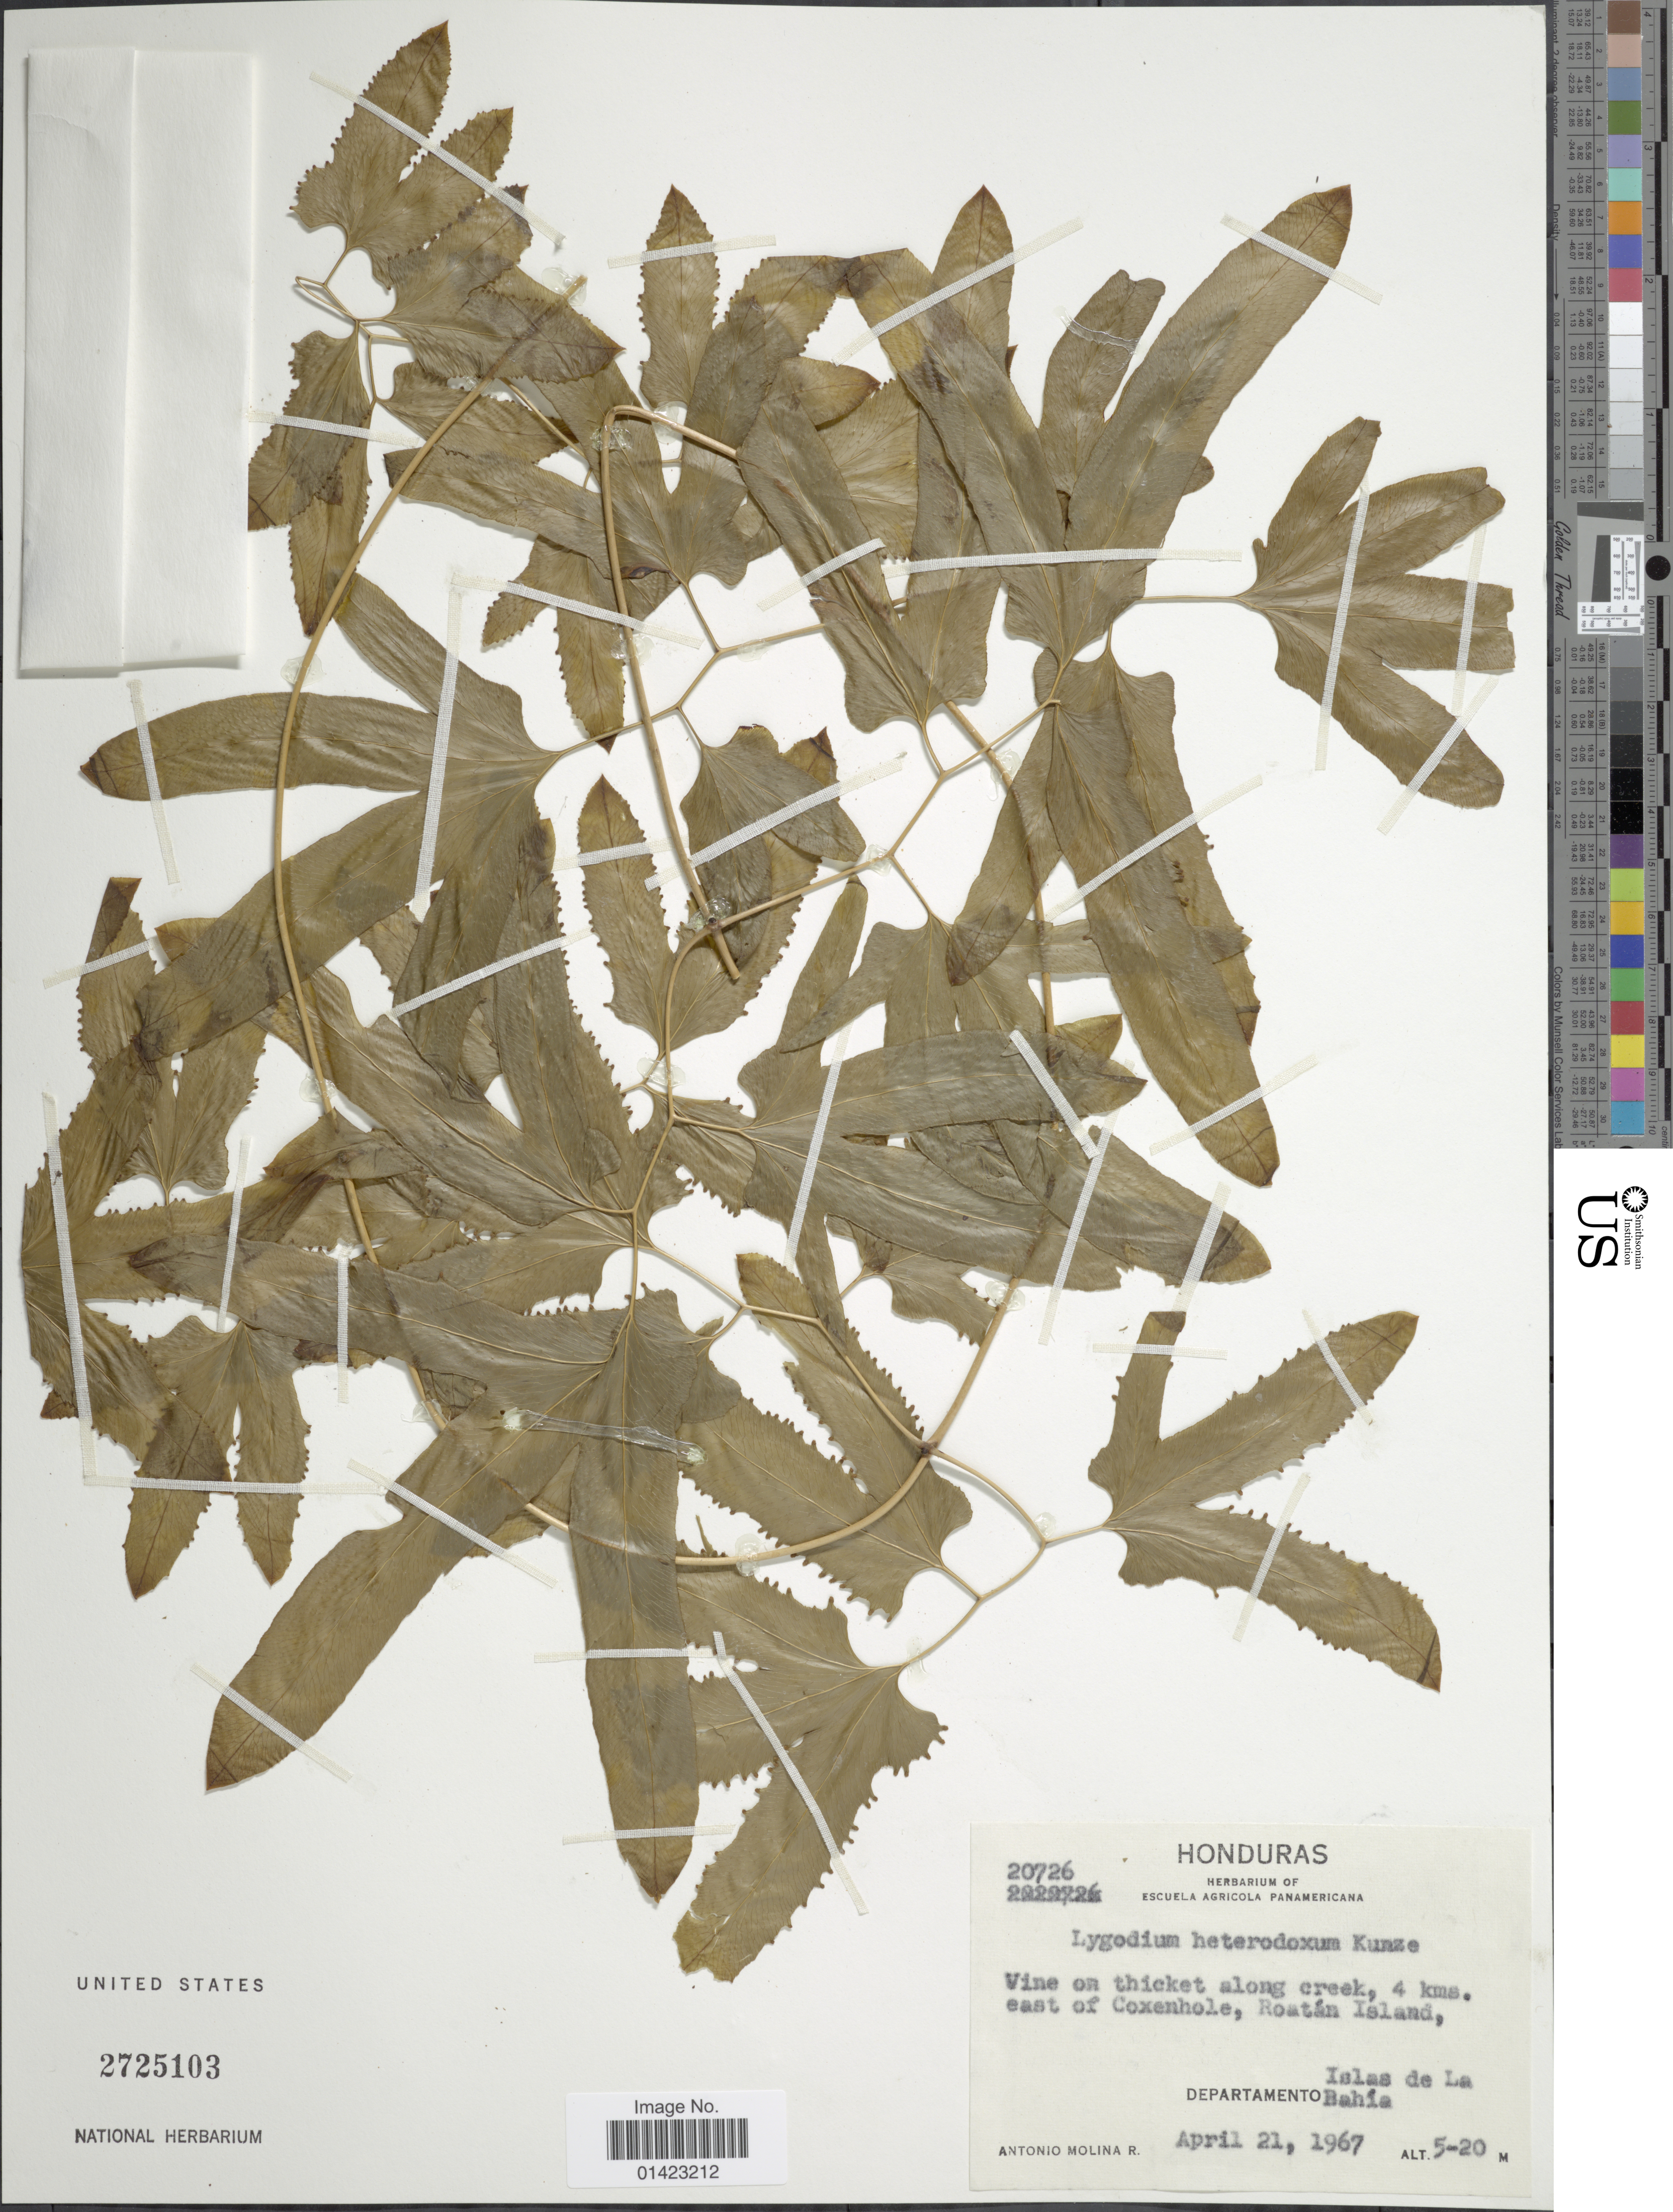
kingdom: Plantae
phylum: Tracheophyta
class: Polypodiopsida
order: Schizaeales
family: Lygodiaceae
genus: Lygodium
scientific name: Lygodium heterodoxum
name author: Kunze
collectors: A. Molina R.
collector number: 20726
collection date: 1967-04-21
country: Honduras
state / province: Islas de la Bahía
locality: Honduras, Vine on thicket along creek, 4kms. east of Coxenhole, Roatán Island, Departamento Islas de La Bahía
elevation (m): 5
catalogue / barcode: US 2725103